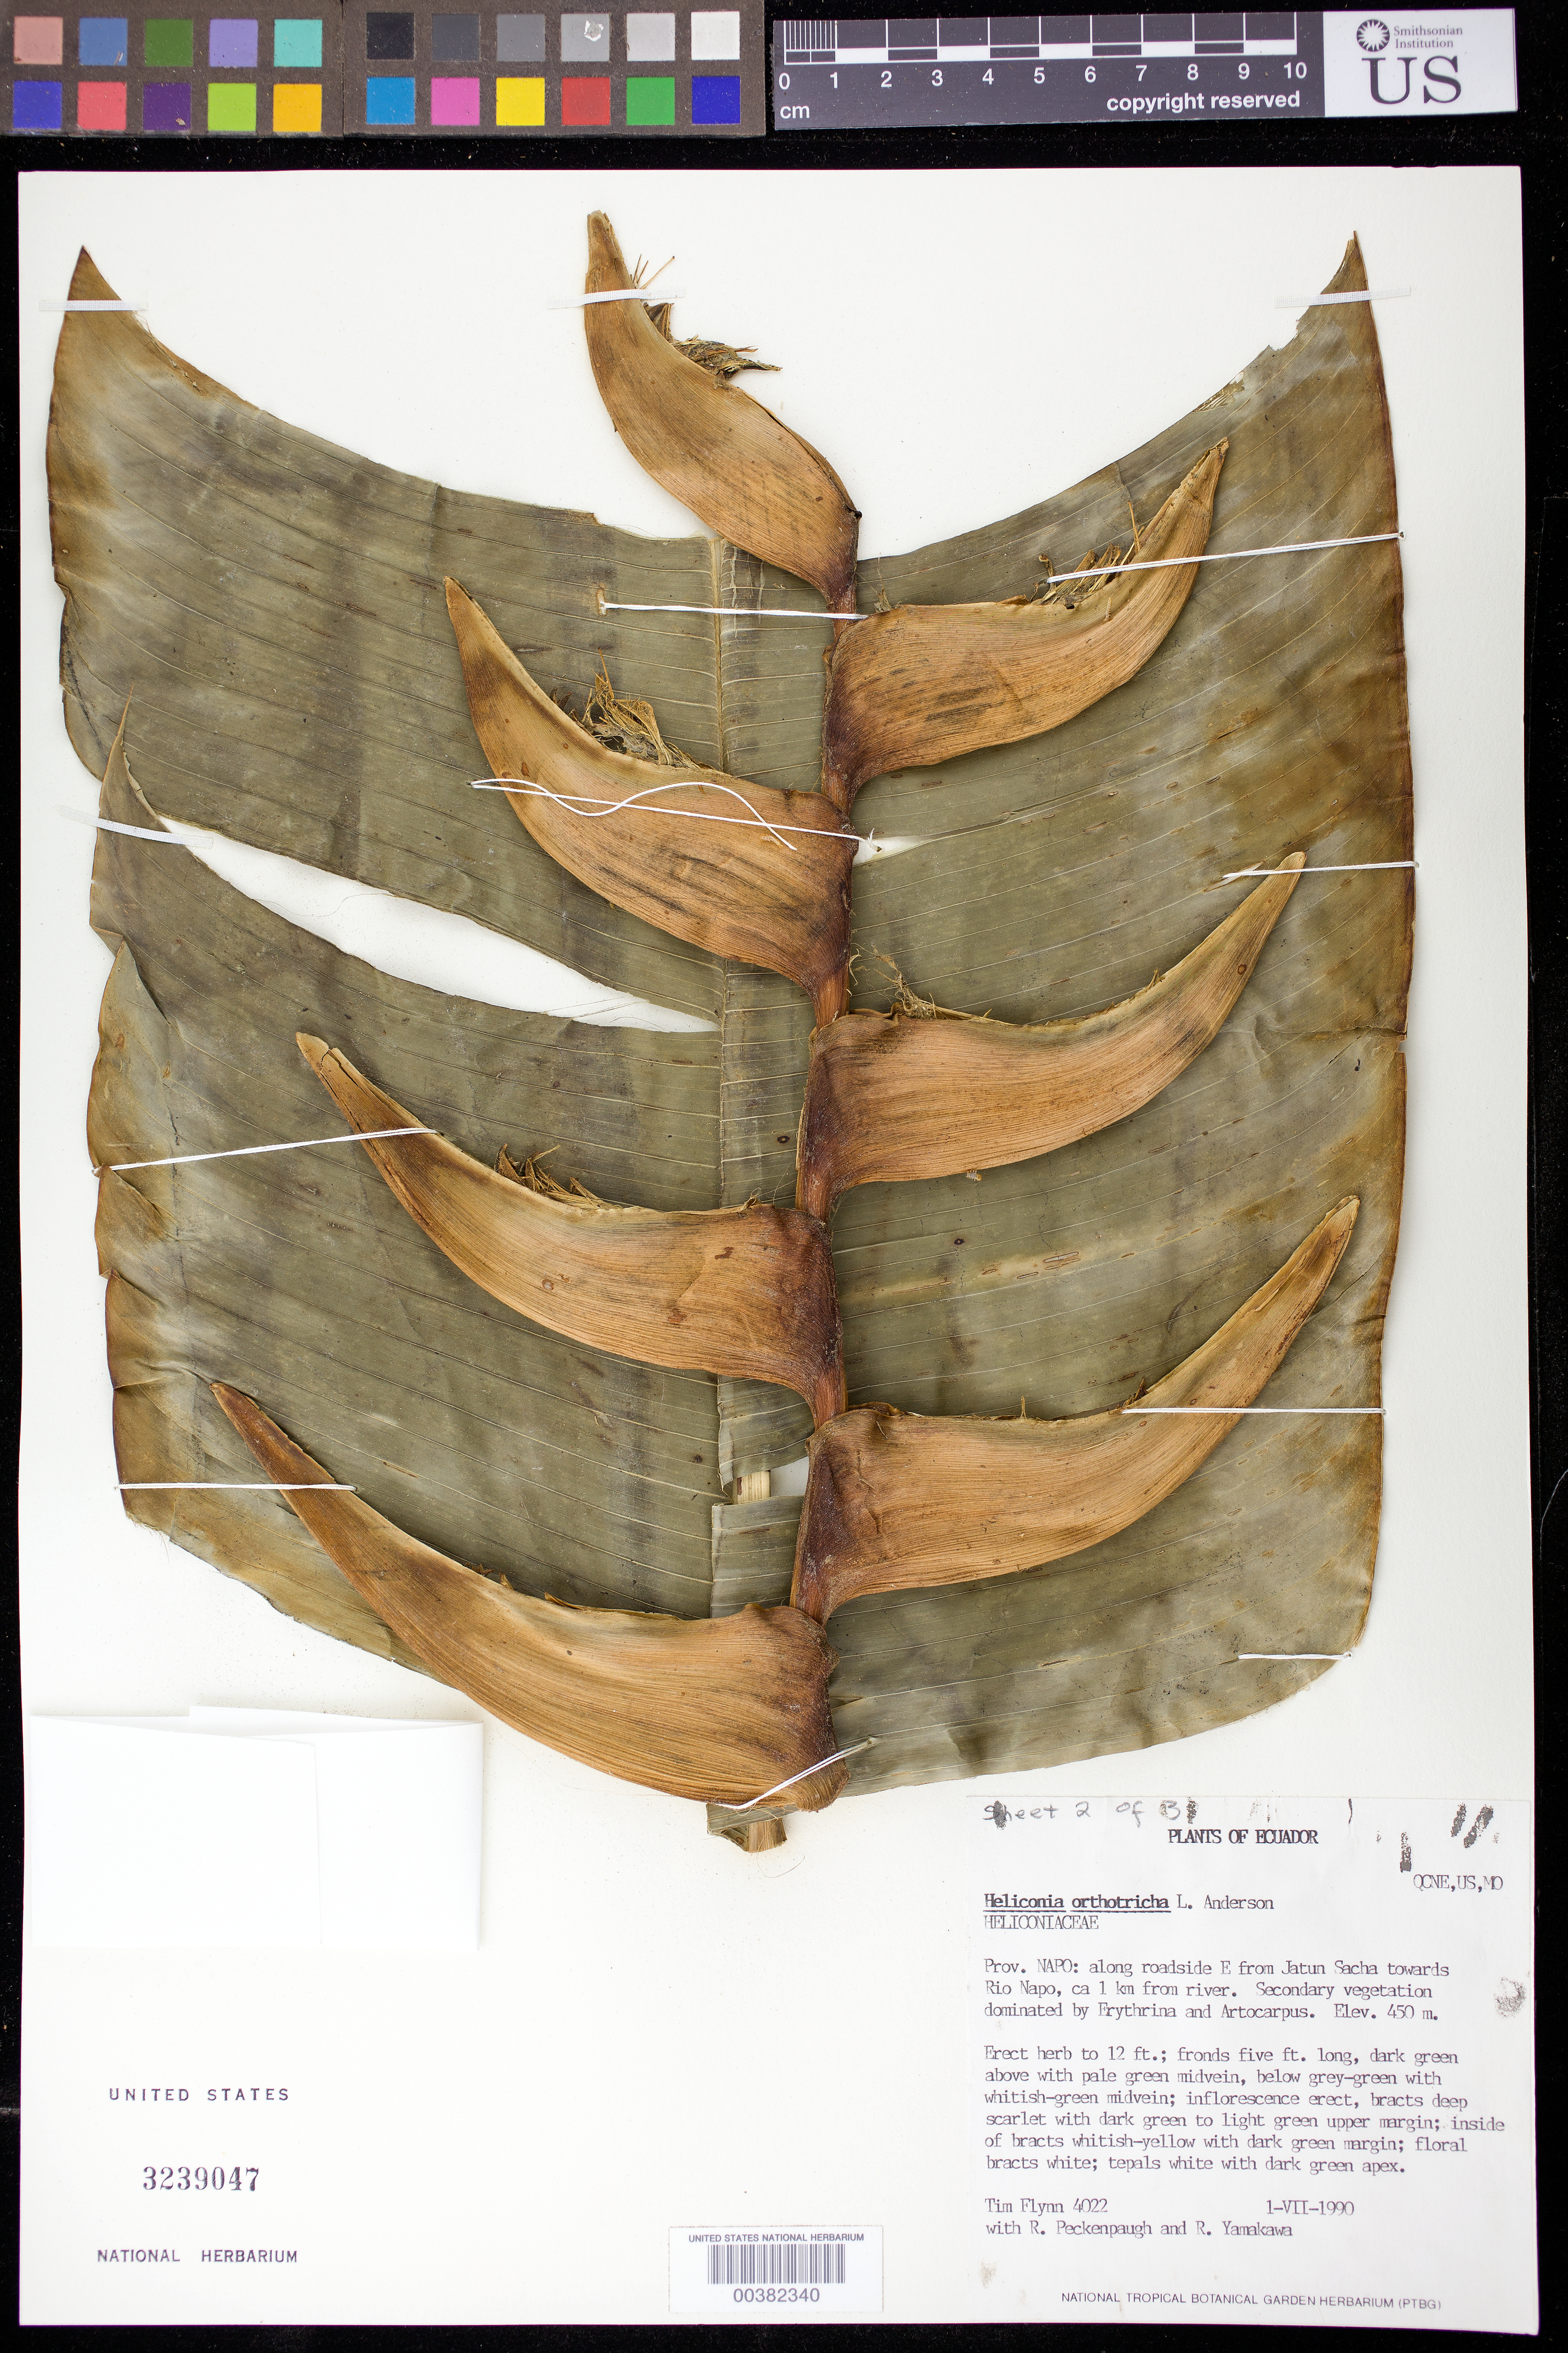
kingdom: Plantae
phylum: Tracheophyta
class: Liliopsida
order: Zingiberales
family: Heliconiaceae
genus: Heliconia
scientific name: Heliconia orthotricha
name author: L. Andersson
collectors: T. W. Flynn, R. Peckenpaugh & R. Yamakawa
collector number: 4022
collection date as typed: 01 Jul 1990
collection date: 1990-07-01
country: Ecuador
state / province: Napo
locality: E from jatun sacha towards Rio Napo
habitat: Secondary vegetation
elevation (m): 450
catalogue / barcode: US 3239047